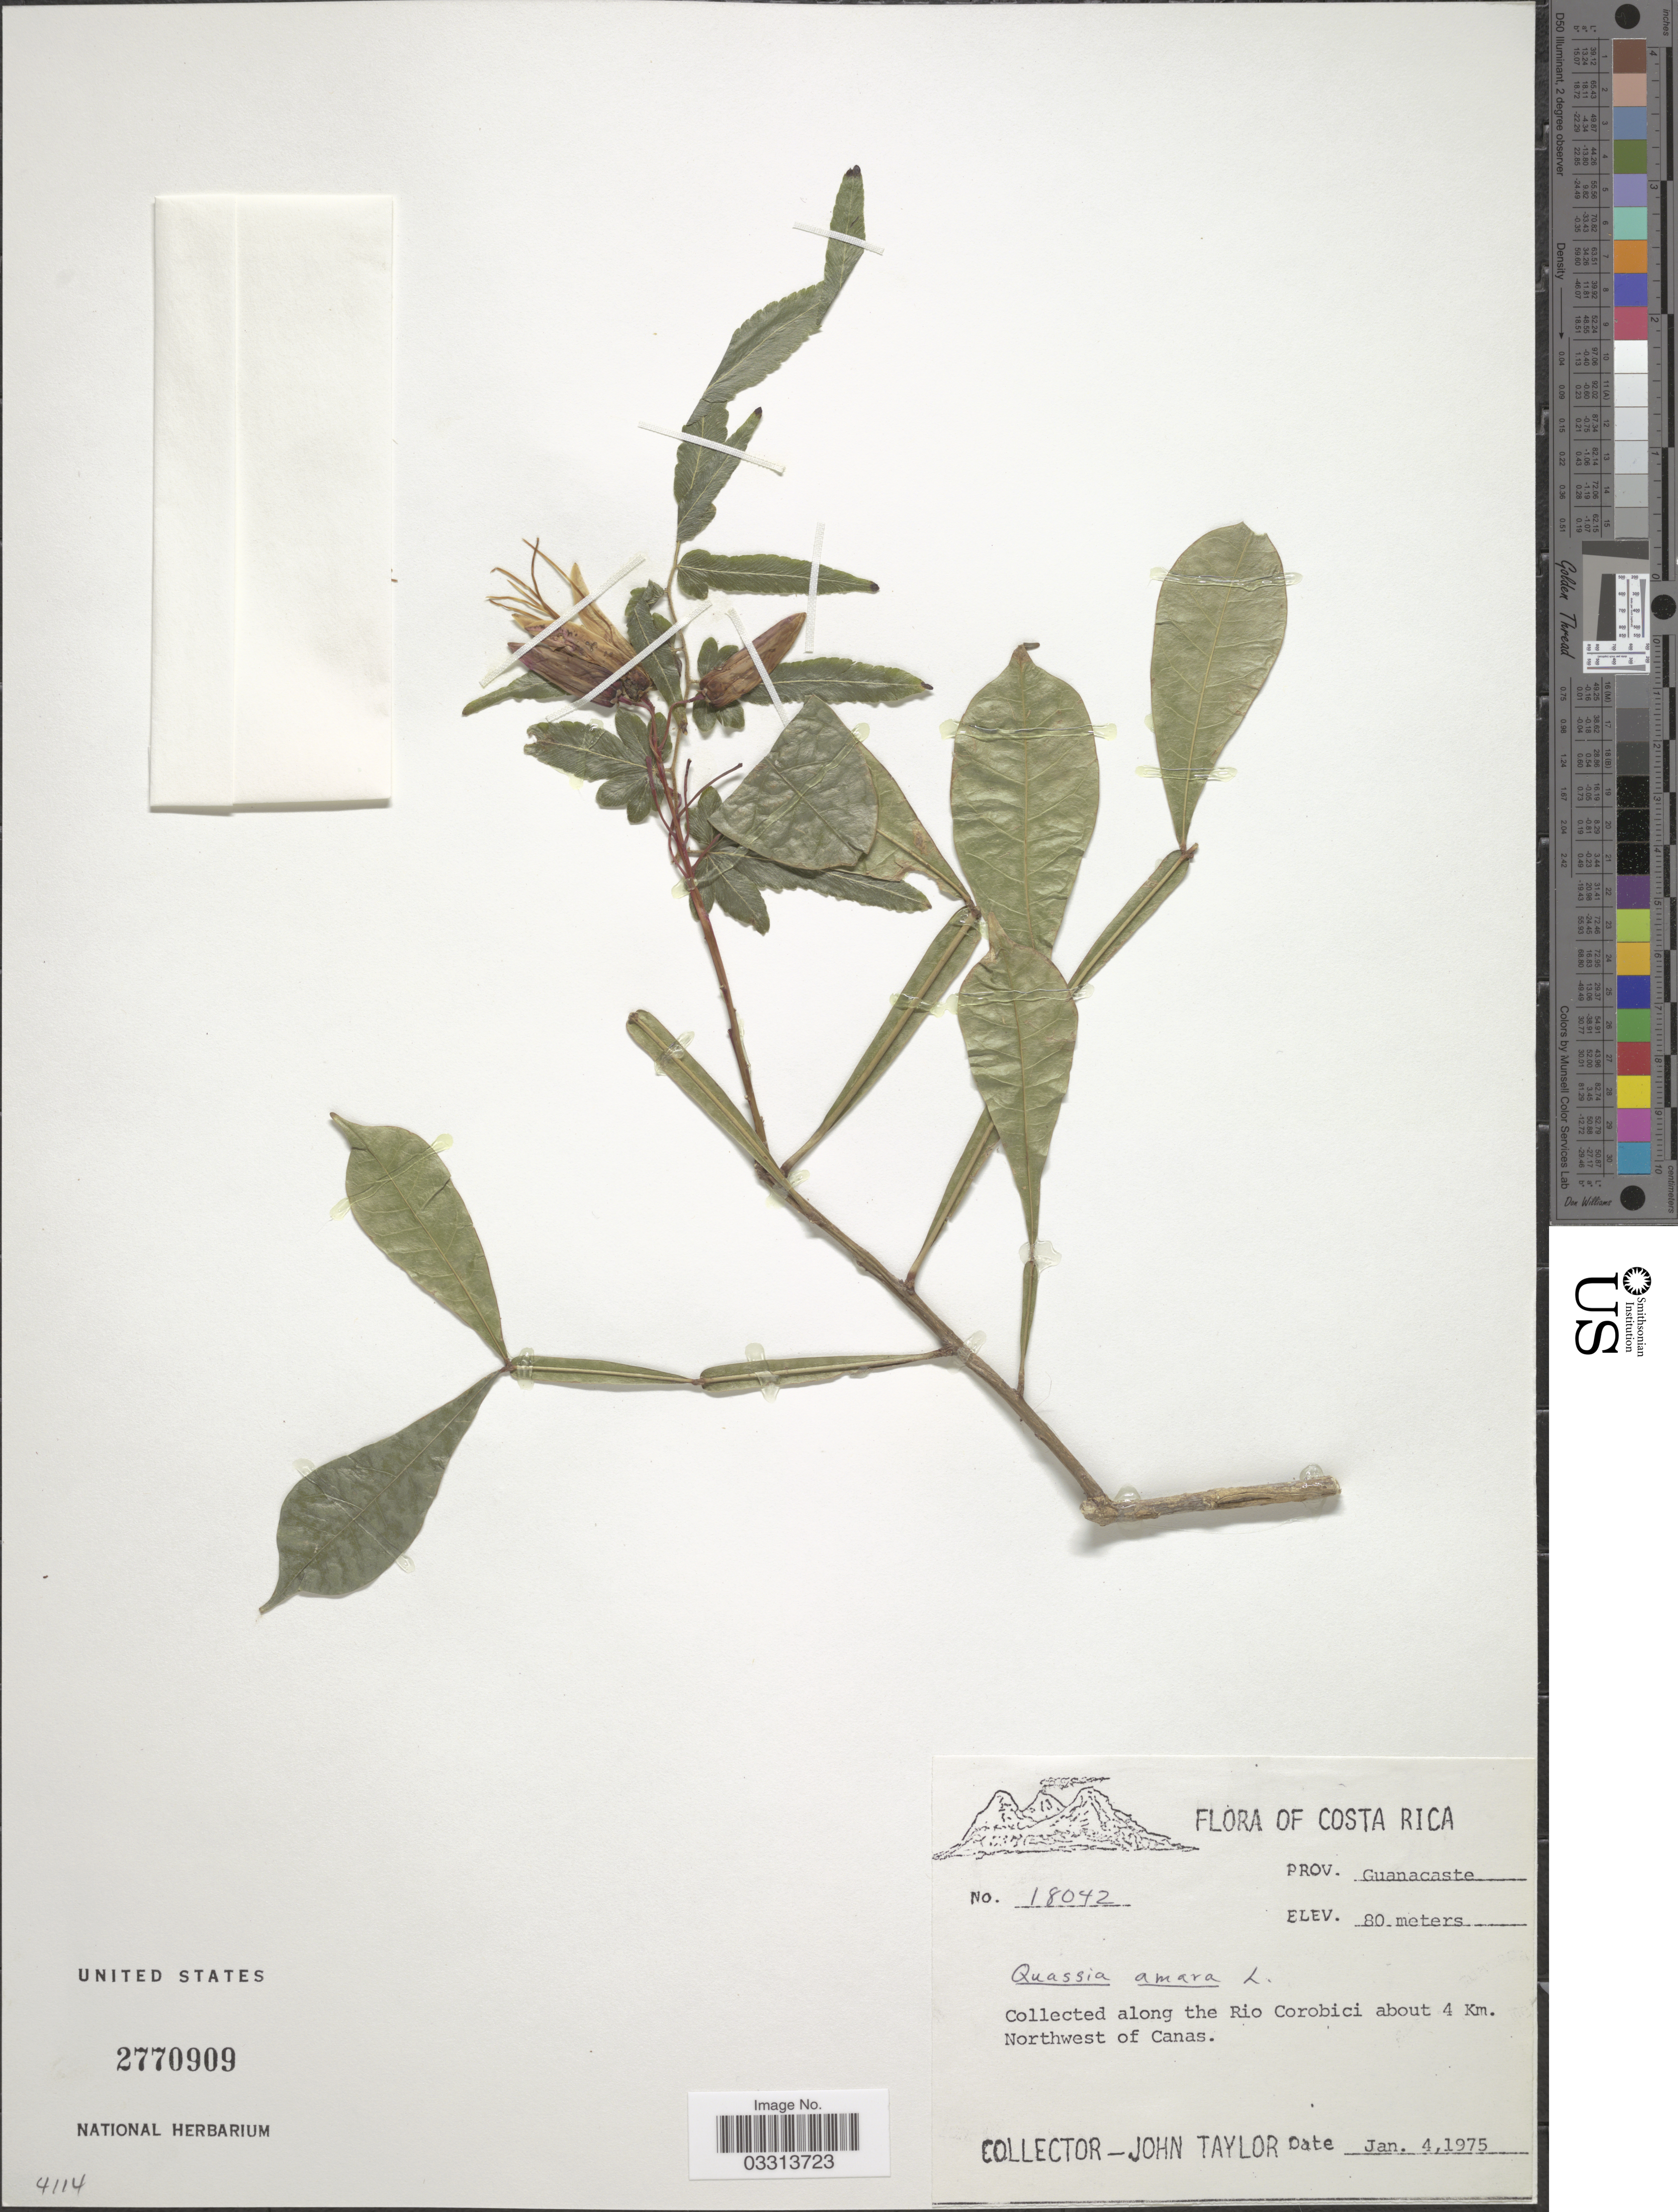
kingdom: Plantae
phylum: Tracheophyta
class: Magnoliopsida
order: Sapindales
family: Simaroubaceae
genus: Quassia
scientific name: Quassia amara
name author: L.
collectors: J. Taylor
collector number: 18042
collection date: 1975-01-04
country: Costa Rica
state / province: Guanacaste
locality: Along the Rio Corobici about 4 Km. Northwest of Canas.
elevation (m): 80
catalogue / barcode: US 2770909